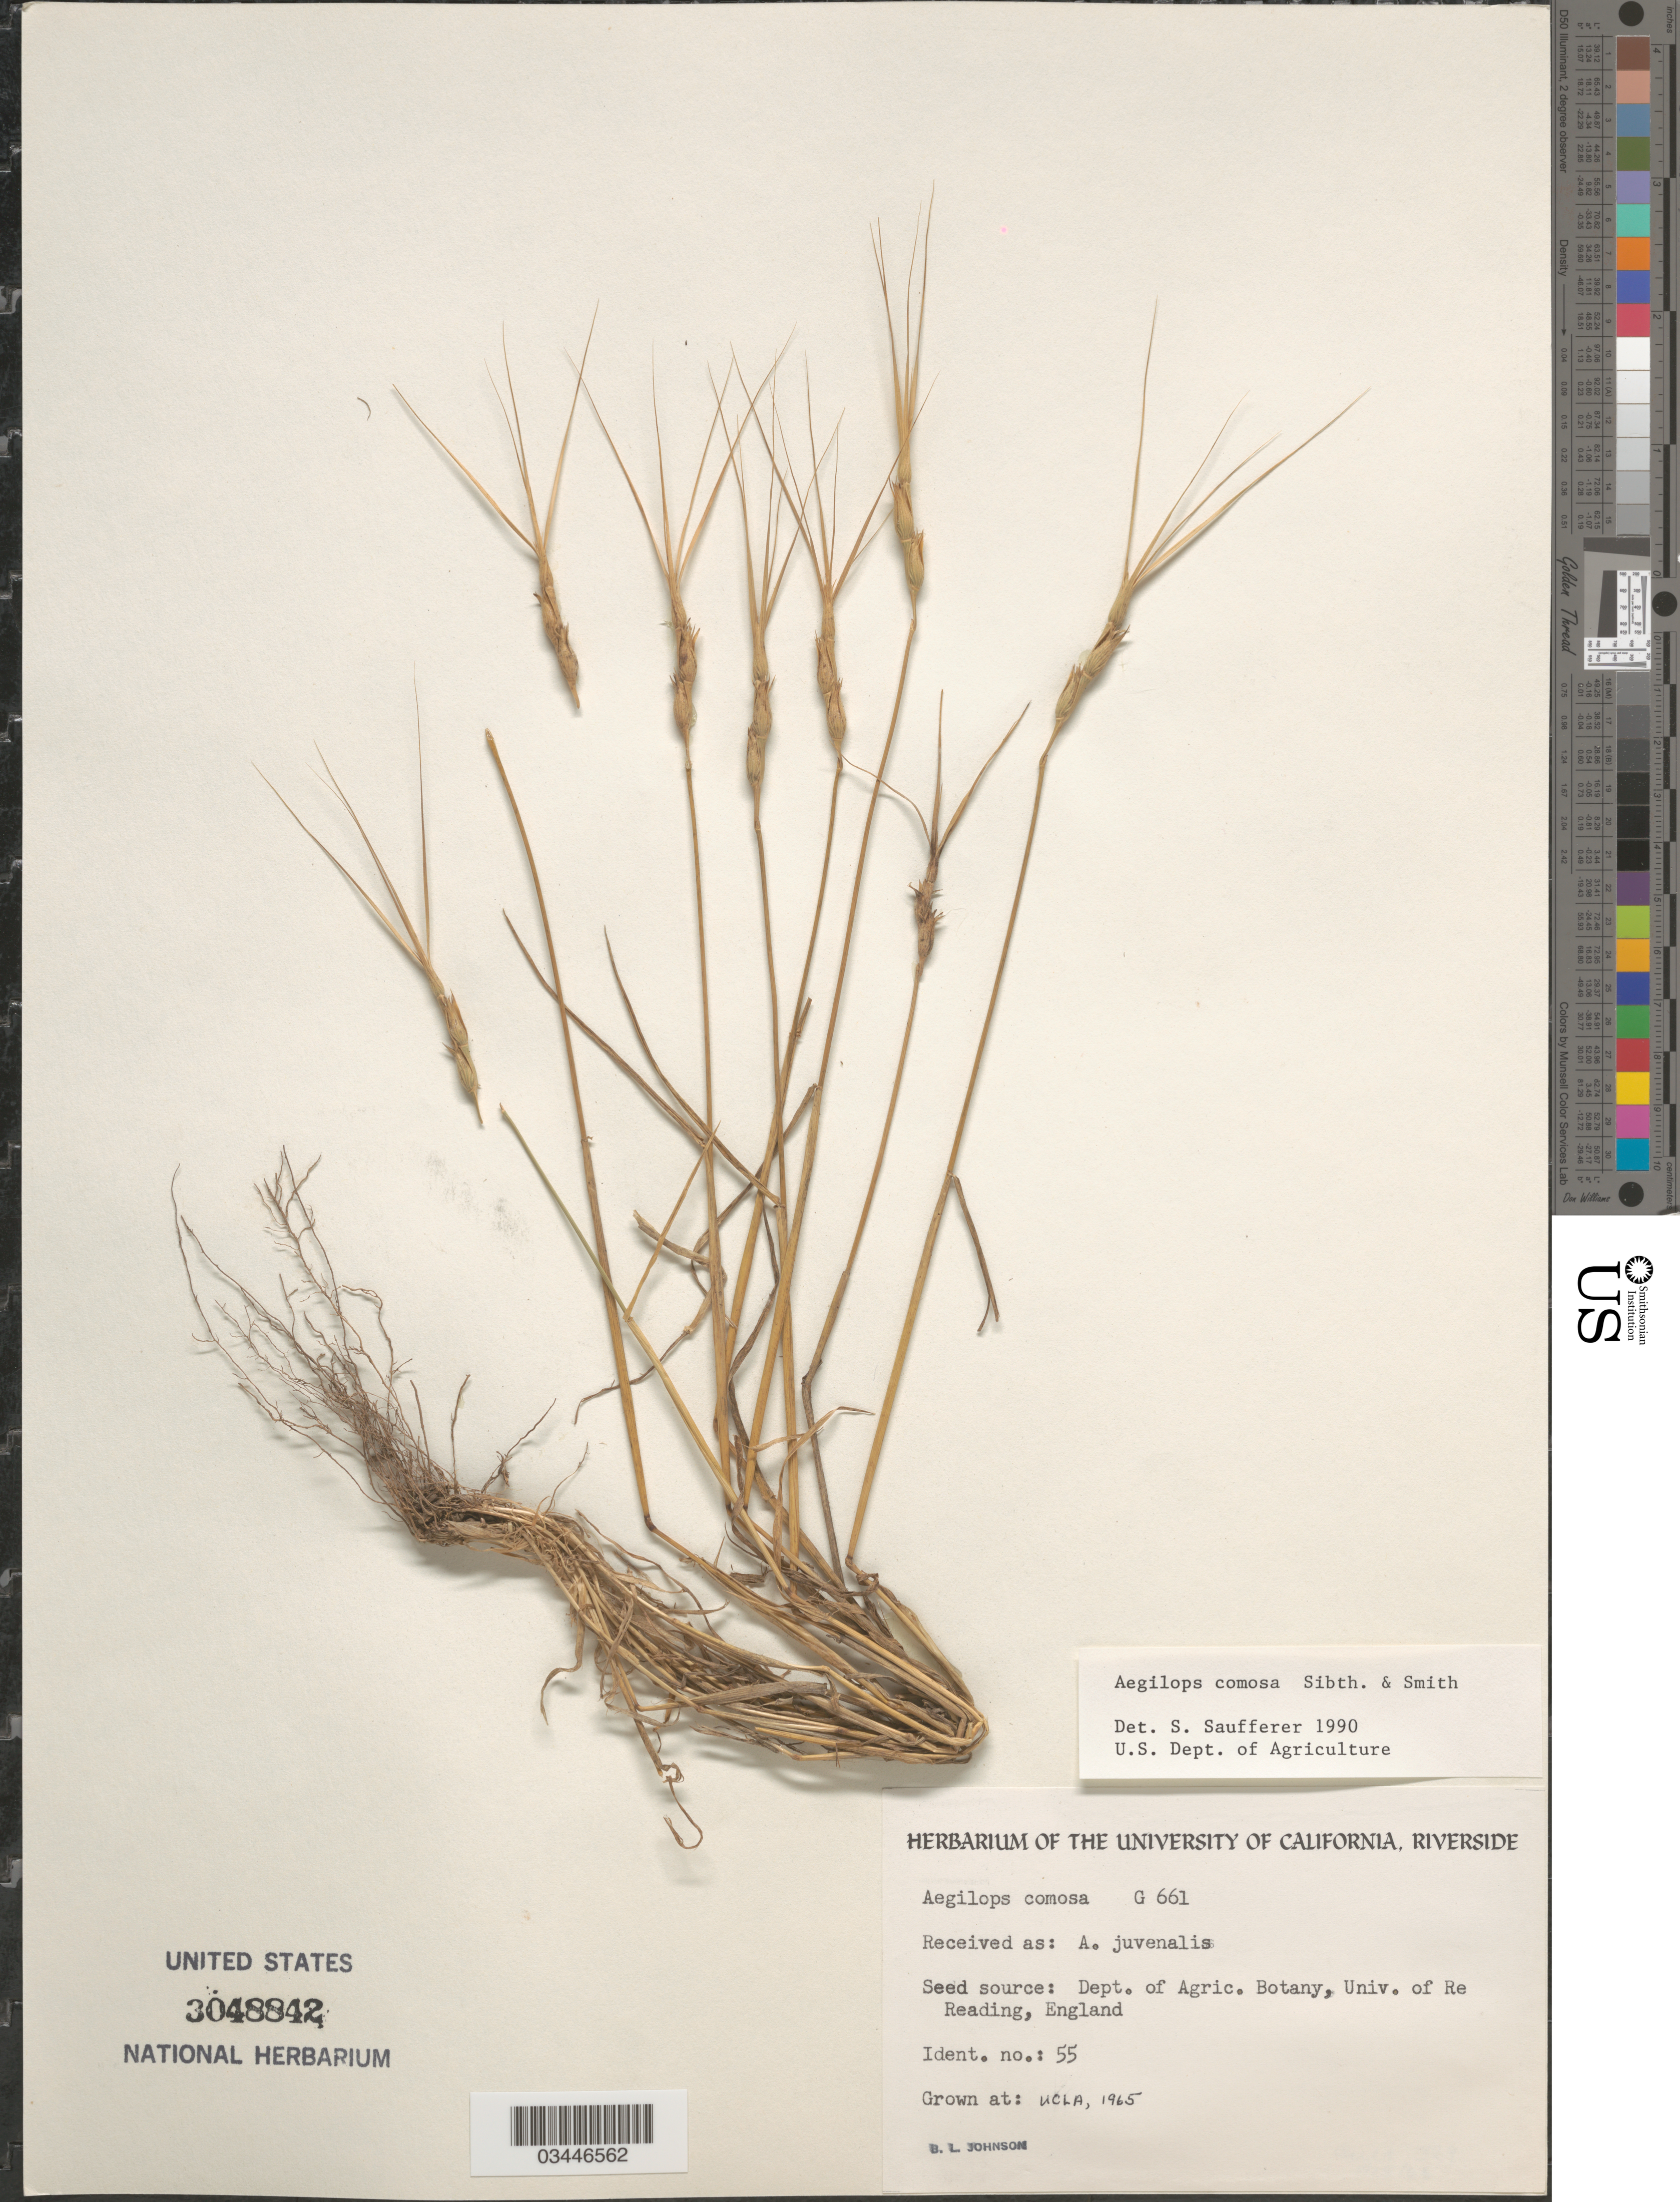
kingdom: Plantae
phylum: Tracheophyta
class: Liliopsida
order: Poales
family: Poaceae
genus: Aegilops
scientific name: Aegilops comosa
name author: Sibth. & Sm.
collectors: B. Johnson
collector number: G661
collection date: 1965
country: United States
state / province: California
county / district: Los Angeles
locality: UCLA.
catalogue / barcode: US 3048842